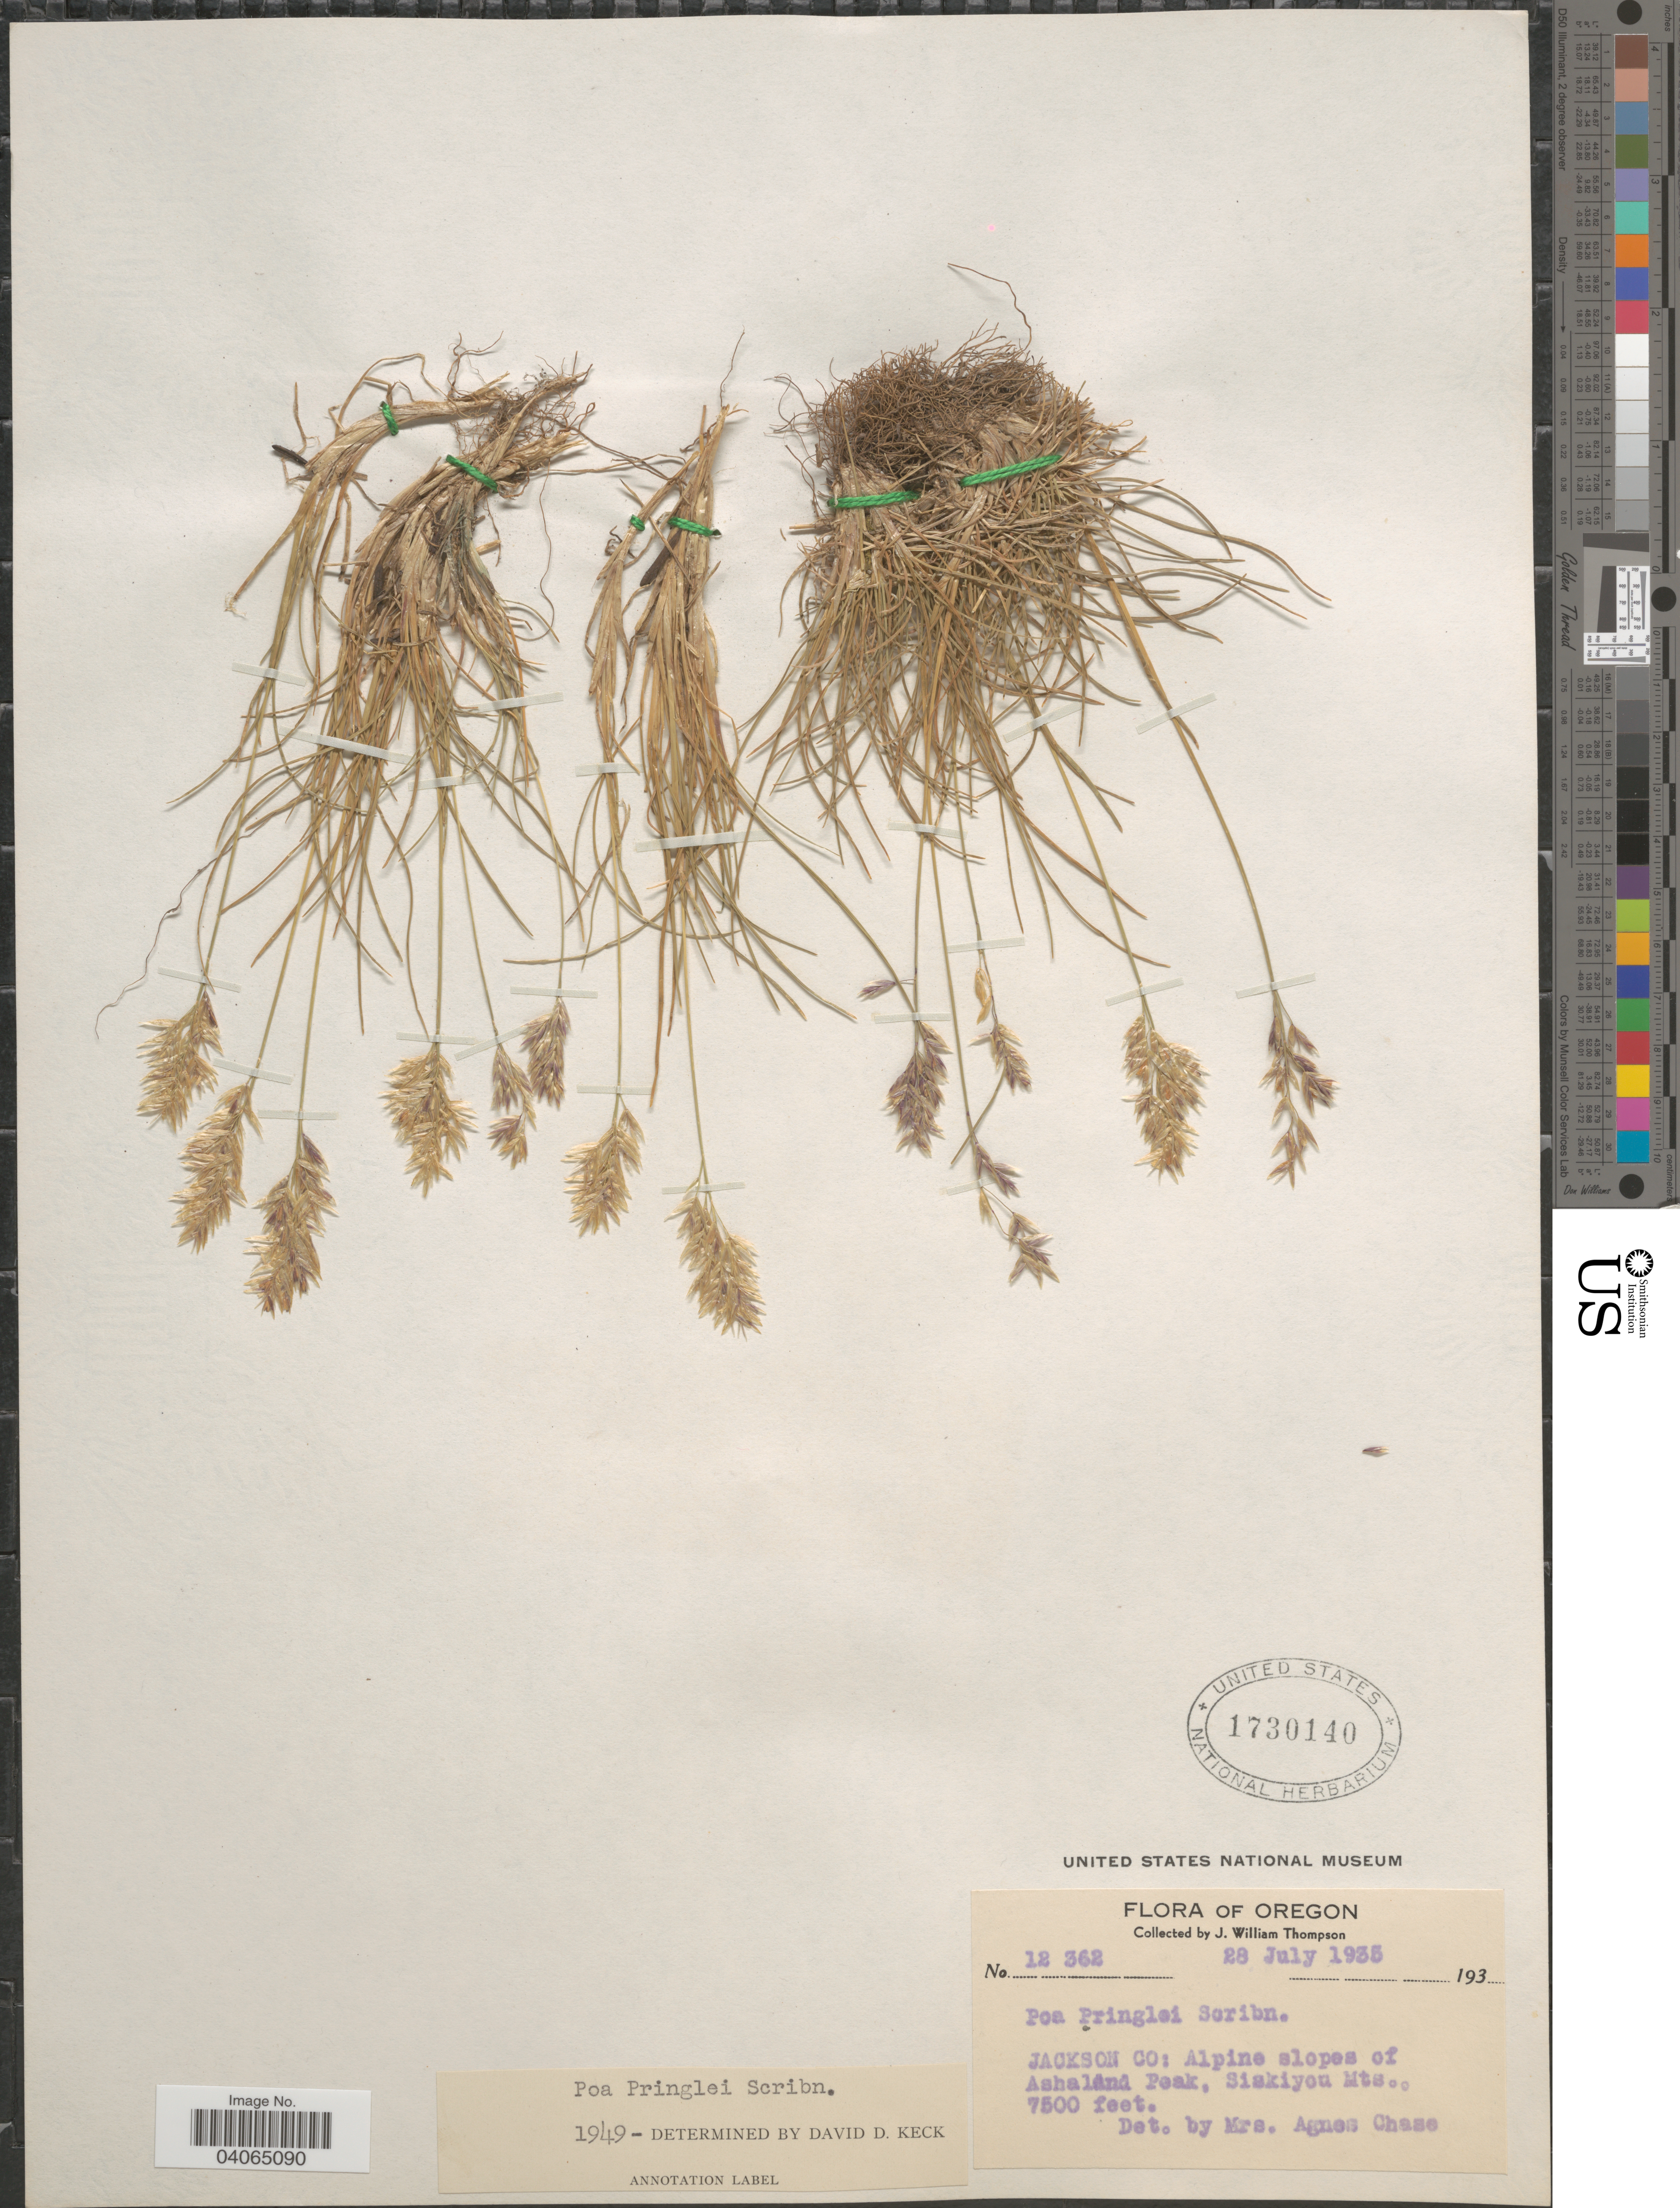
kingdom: Plantae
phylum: Tracheophyta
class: Liliopsida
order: Poales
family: Poaceae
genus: Poa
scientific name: Poa pringlei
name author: Scribn.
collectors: J. W. Thompson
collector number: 12362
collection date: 1935-07-28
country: United States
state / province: Oregon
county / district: Jackson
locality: Jackson Co: Alpine slopes of Ashland Peak, Siskiyou Mts.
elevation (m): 2286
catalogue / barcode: US 1730140